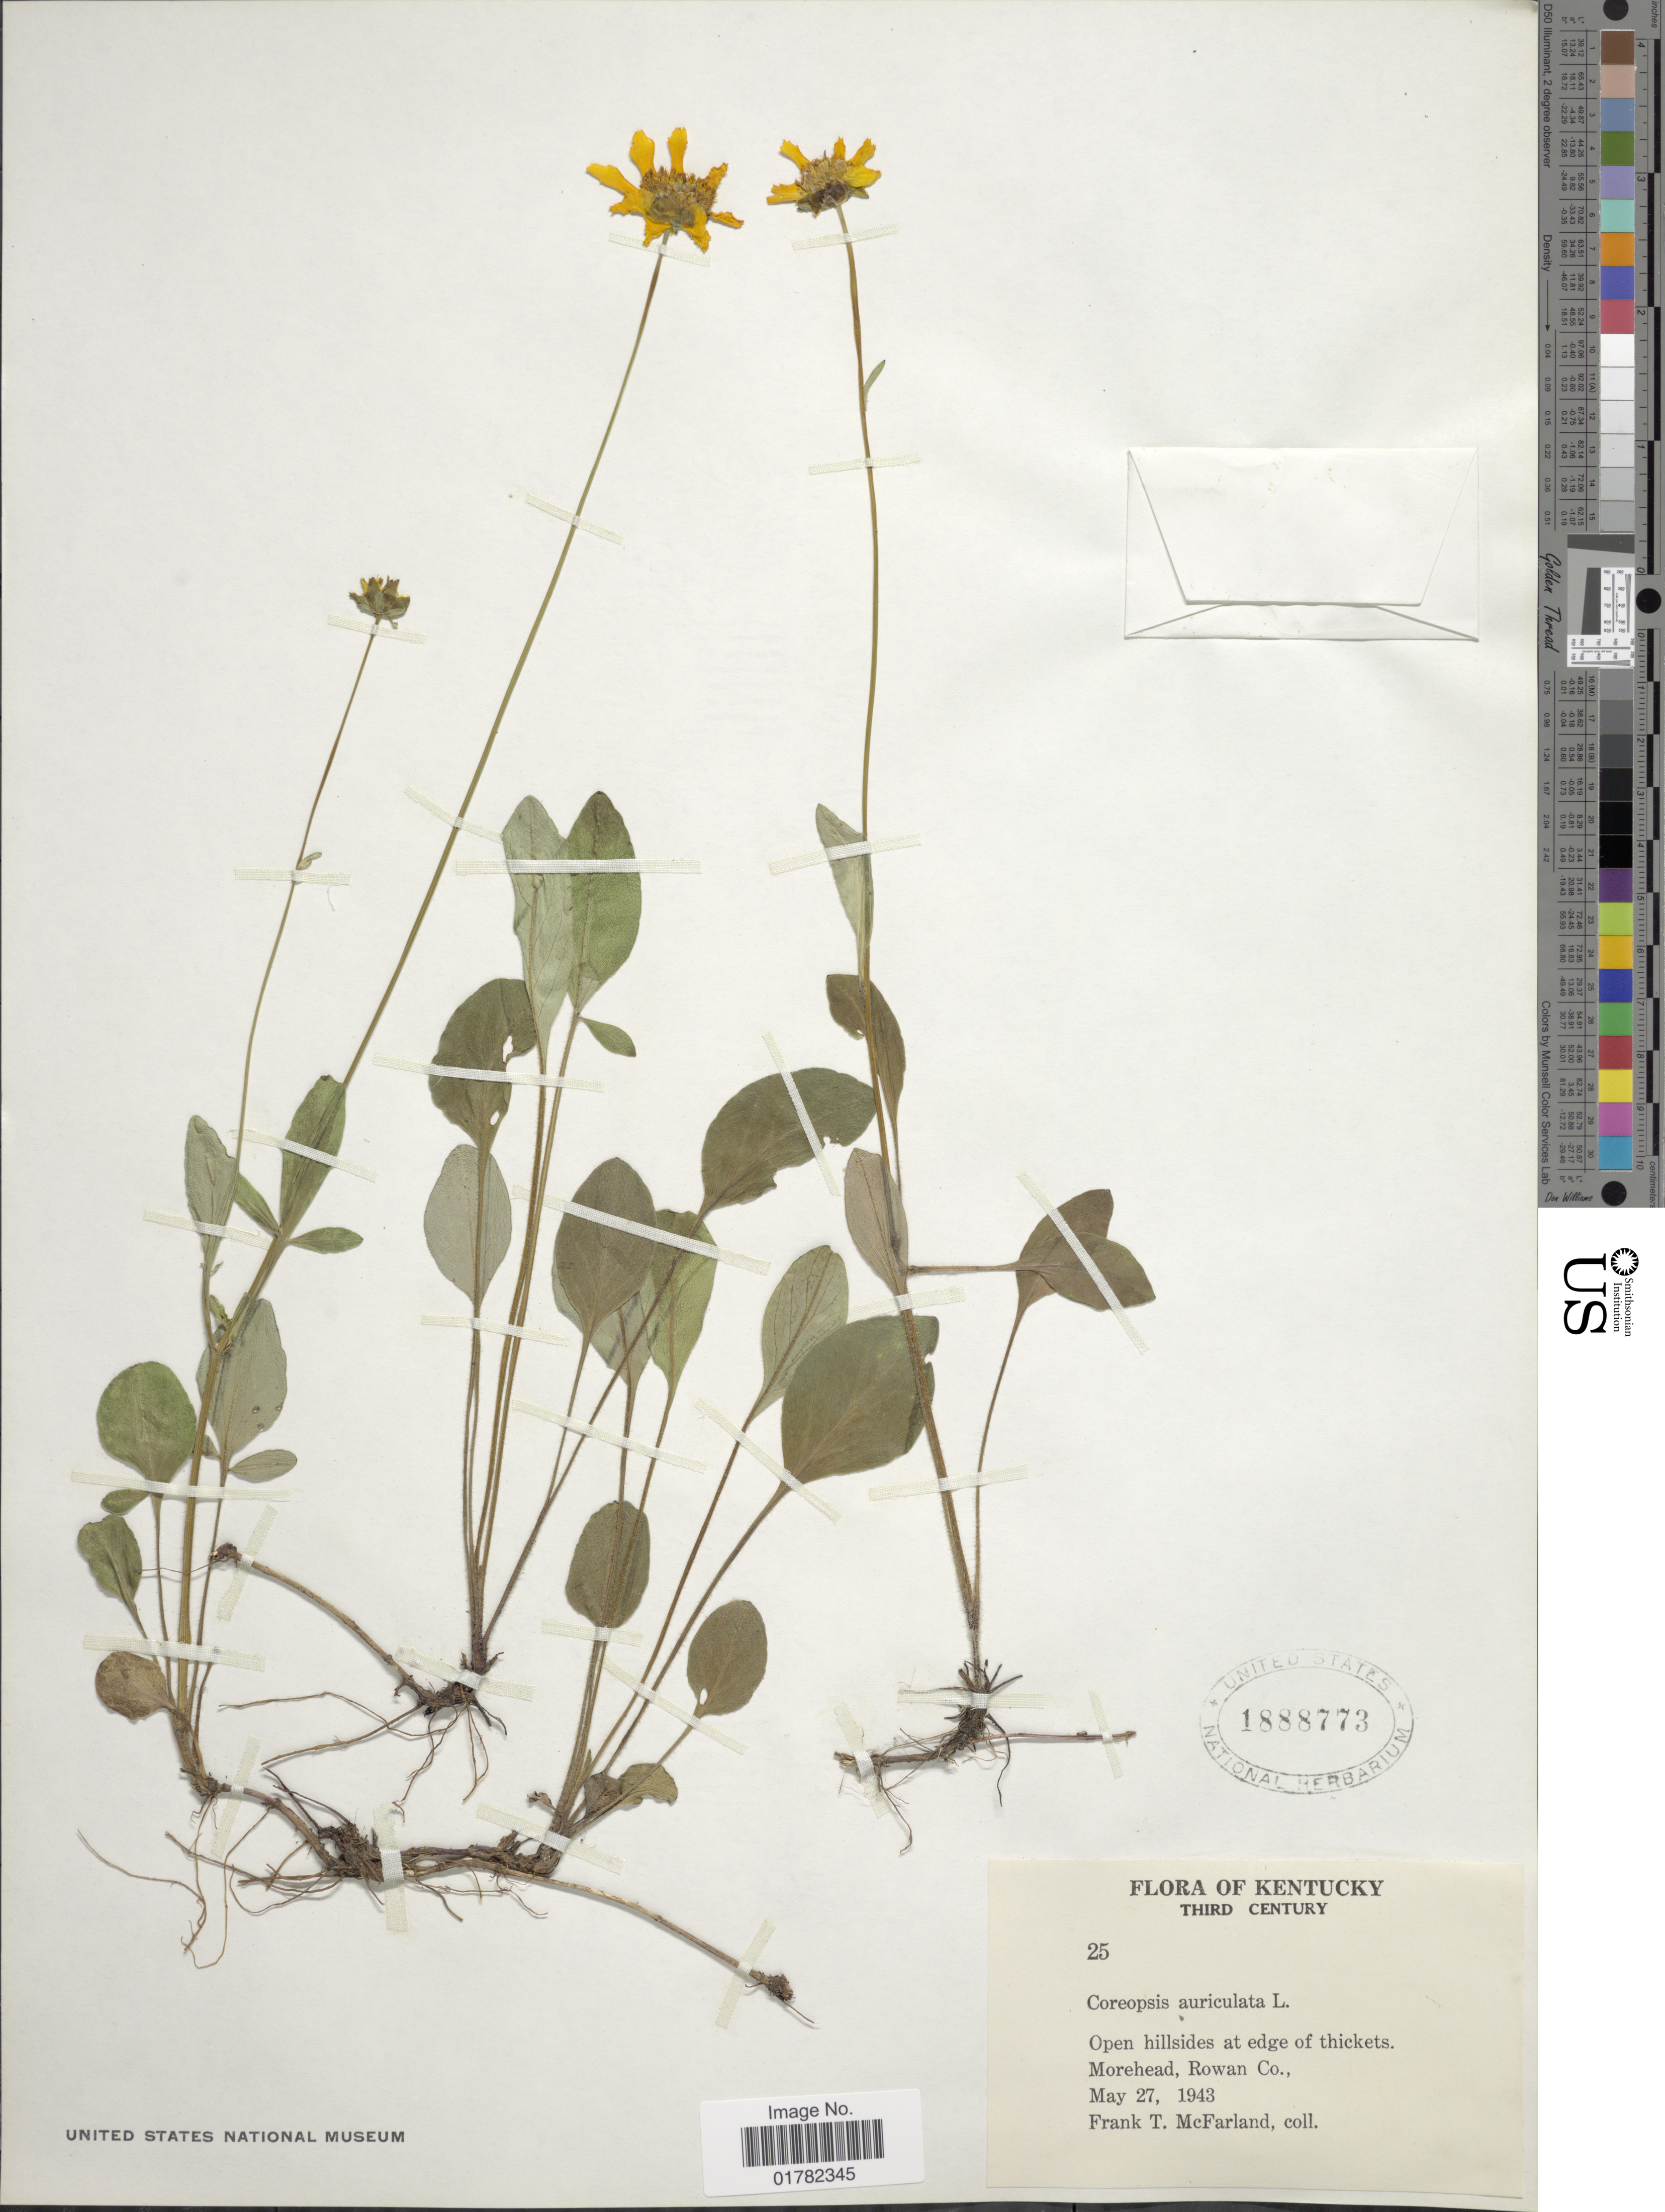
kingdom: Plantae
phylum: Tracheophyta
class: Magnoliopsida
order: Asterales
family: Asteraceae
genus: Coreopsis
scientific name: Coreopsis auriculata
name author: L.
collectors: F. McFarland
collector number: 25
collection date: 1943-05-27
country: United States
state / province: Kentucky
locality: Third Century, open hillsides at edge of thickets, Morehead, Rowan Co.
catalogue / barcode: US 1888773